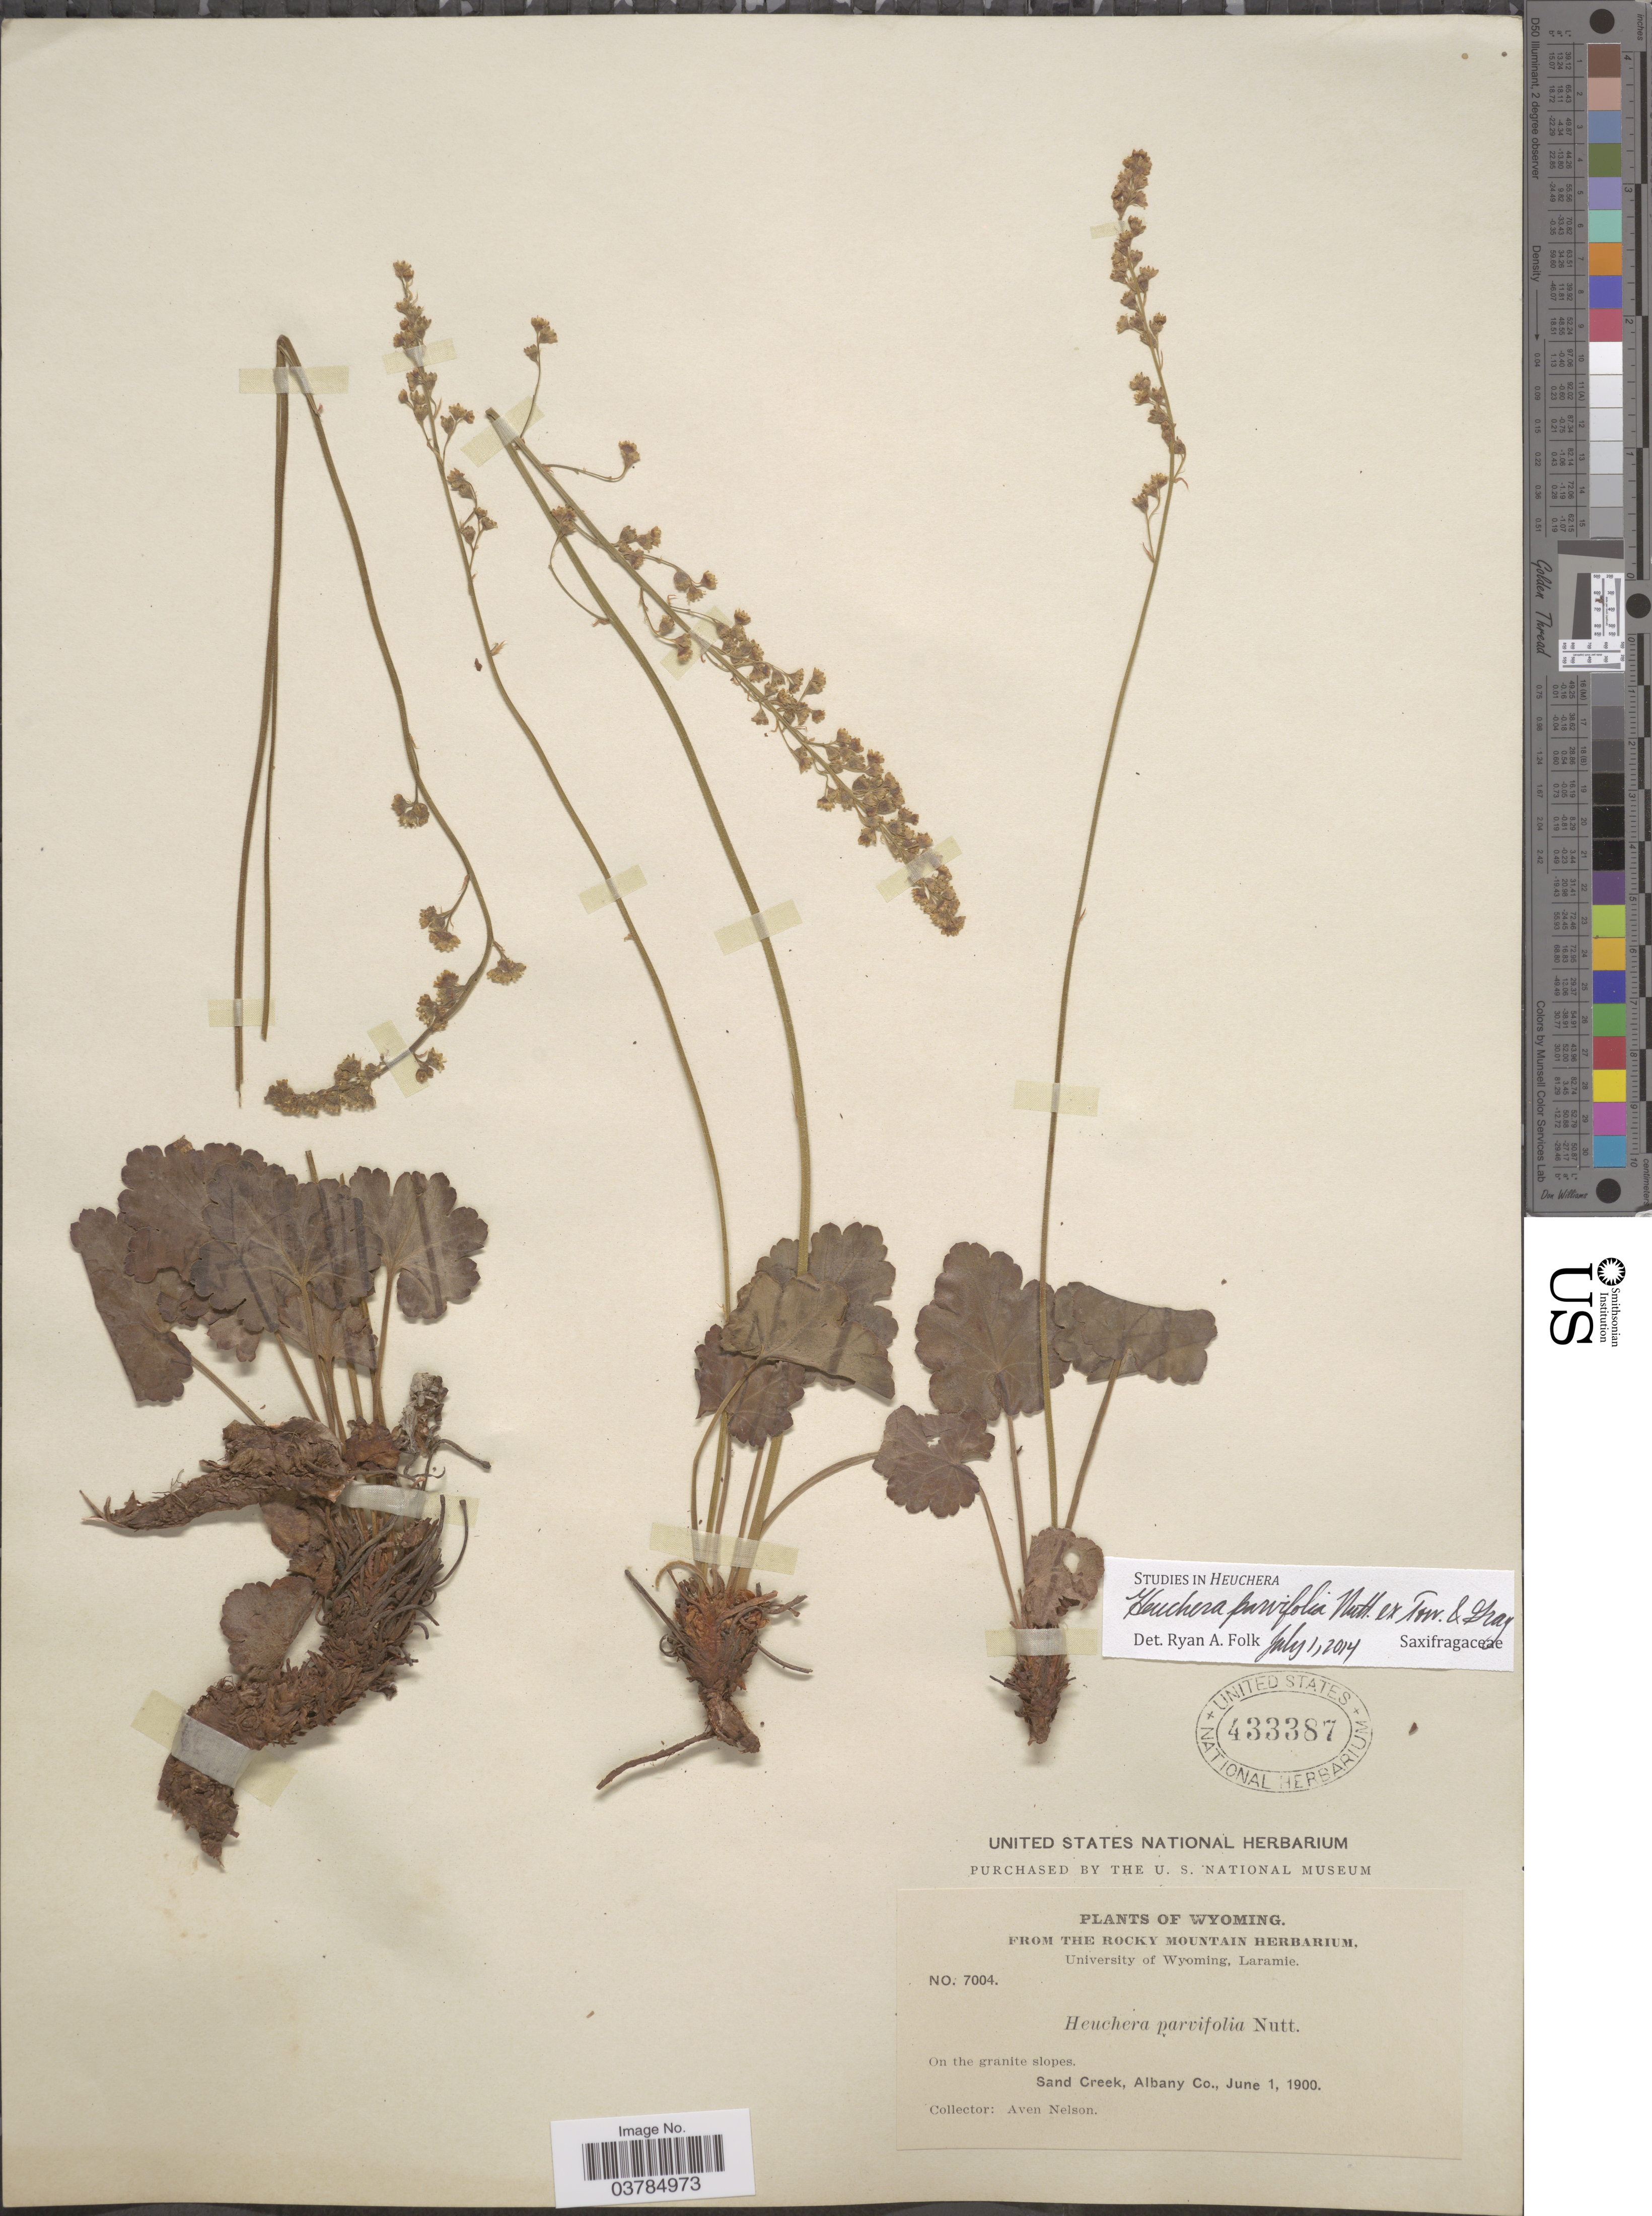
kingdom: Plantae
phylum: Tracheophyta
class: Magnoliopsida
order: Saxifragales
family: Saxifragaceae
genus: Heuchera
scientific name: Heuchera parvifolia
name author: Nutt.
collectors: A. Nelson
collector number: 7004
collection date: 1900-06-01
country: United States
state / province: Wyoming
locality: Sand Creek, Albany Co.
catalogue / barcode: US 433387